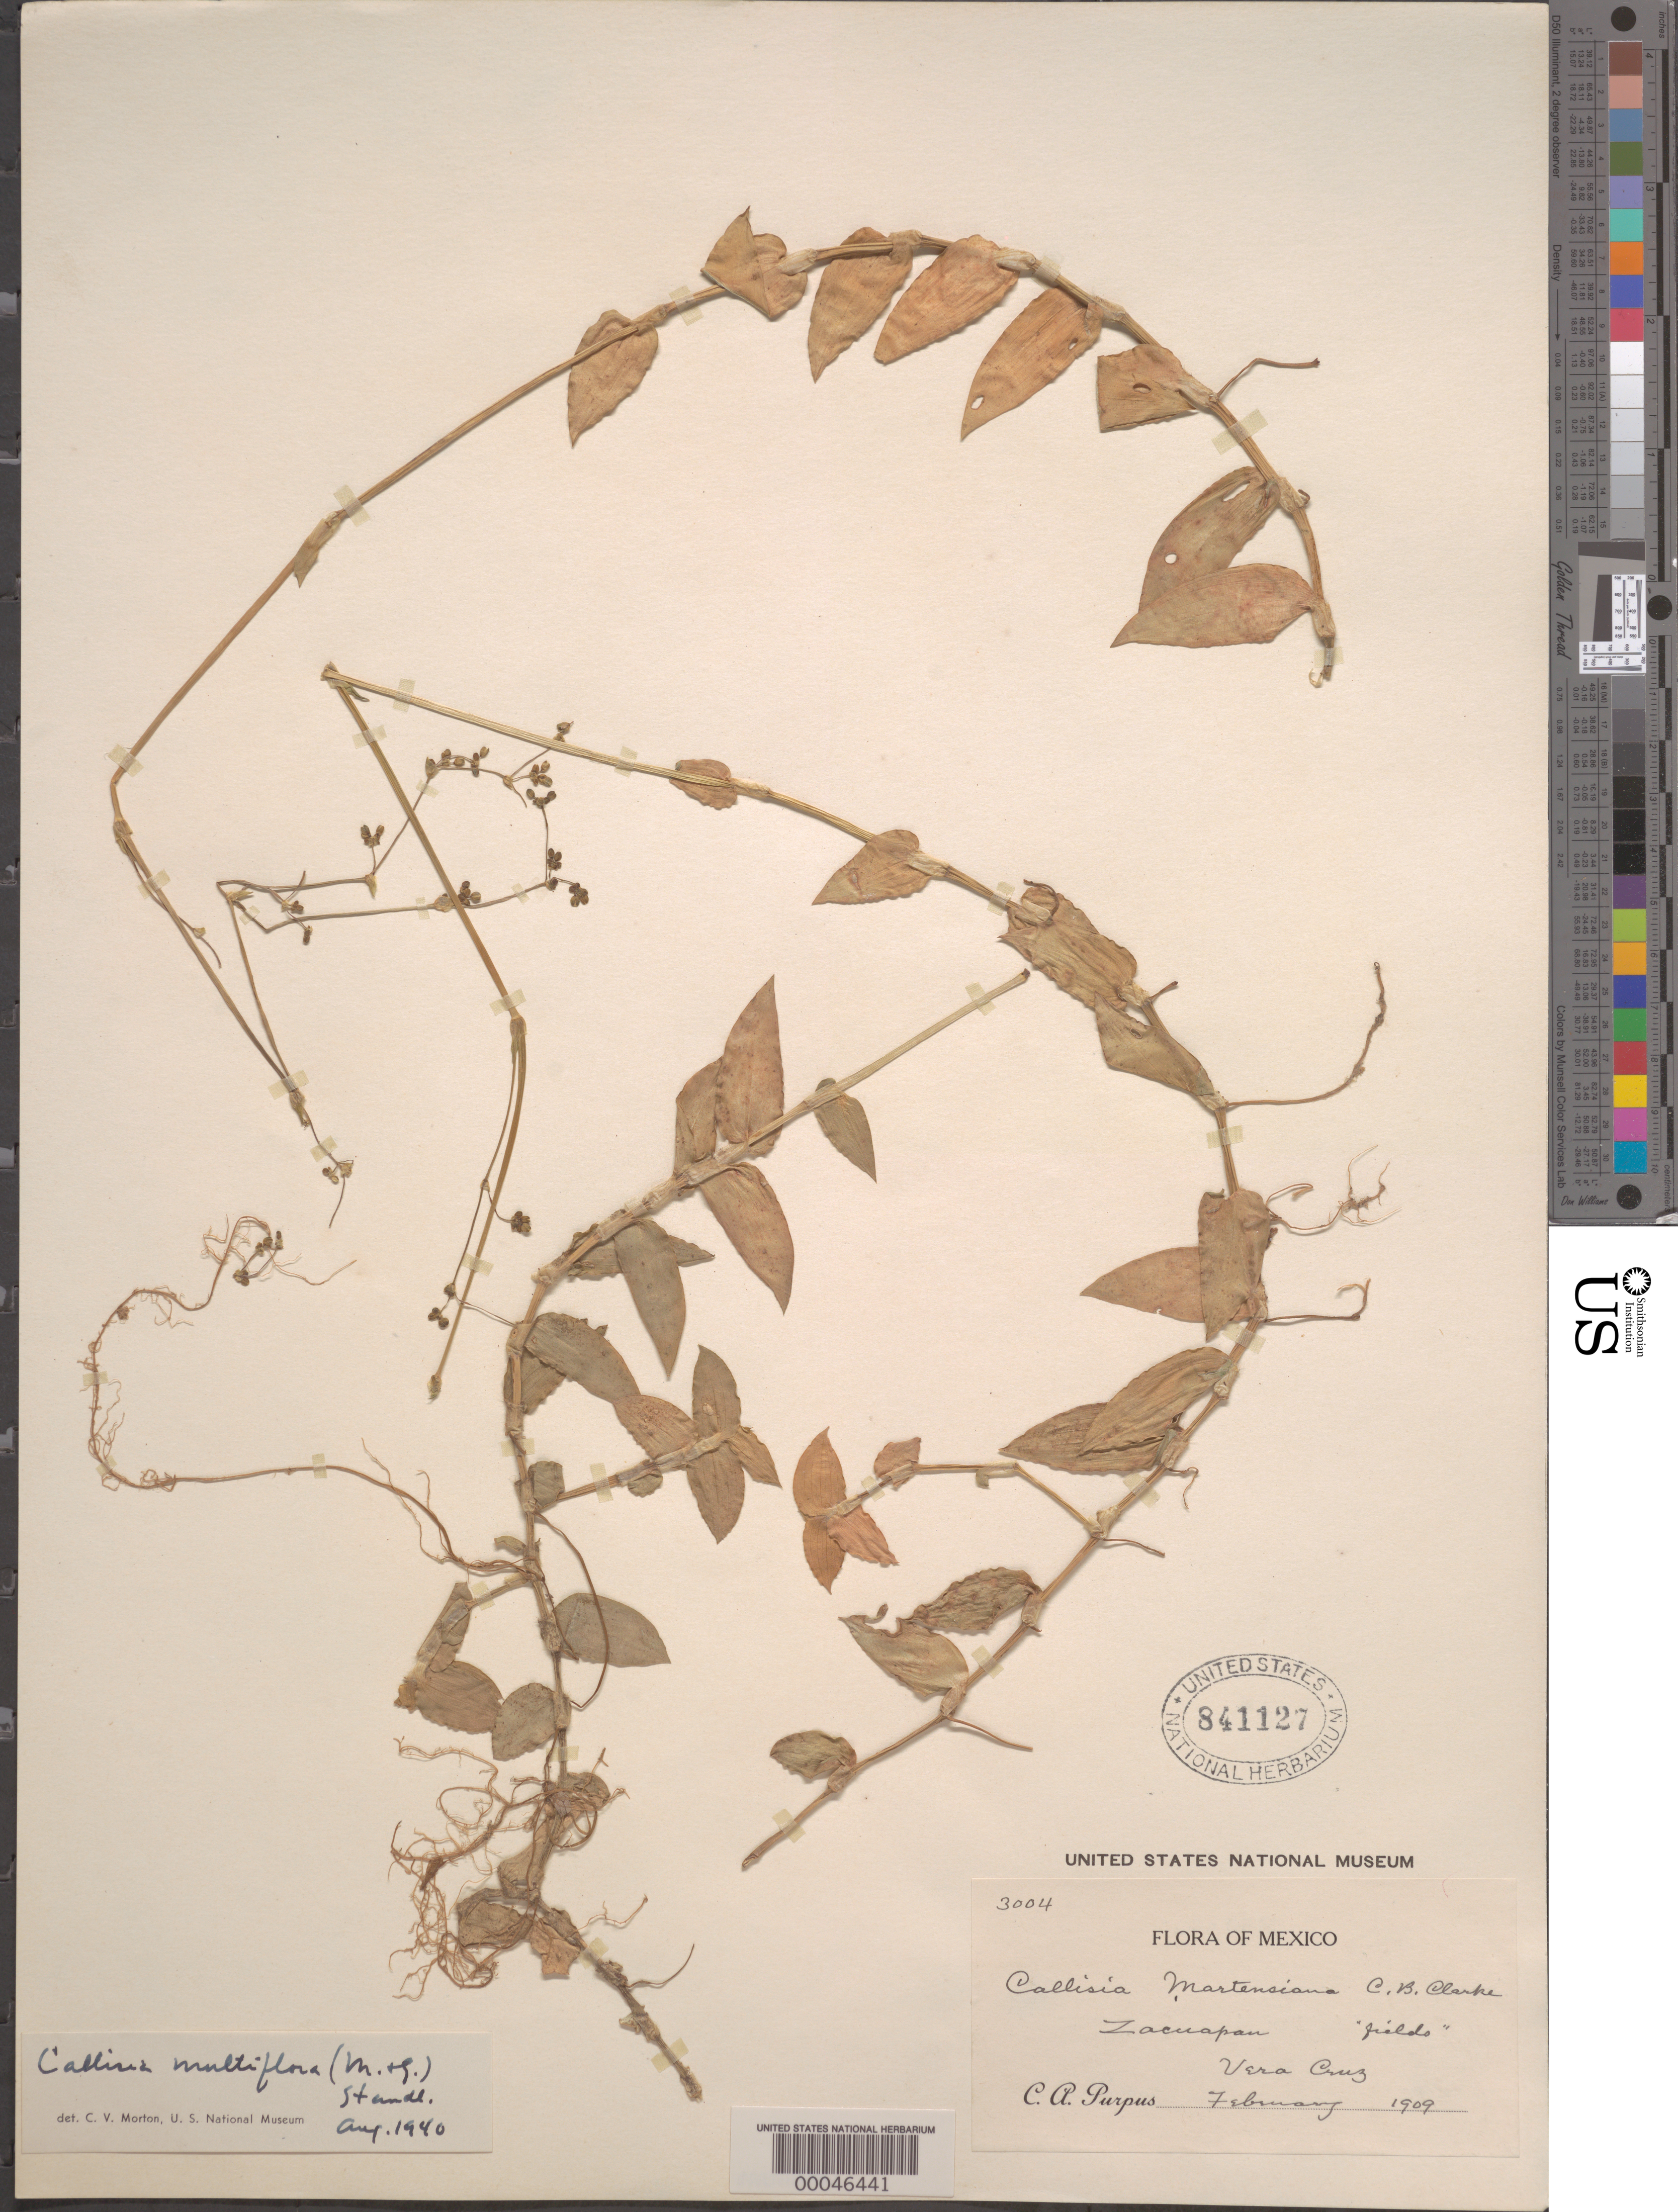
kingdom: Plantae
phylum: Tracheophyta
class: Liliopsida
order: Commelinales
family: Commelinaceae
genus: Callisia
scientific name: Callisia multiflora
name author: (M. Martens & Galeotti) Standl.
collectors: C. A. Purpus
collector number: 3004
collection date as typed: Feb 1909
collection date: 1909-02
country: Mexico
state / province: Veracruz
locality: Zacuapan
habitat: Fields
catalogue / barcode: US 841127